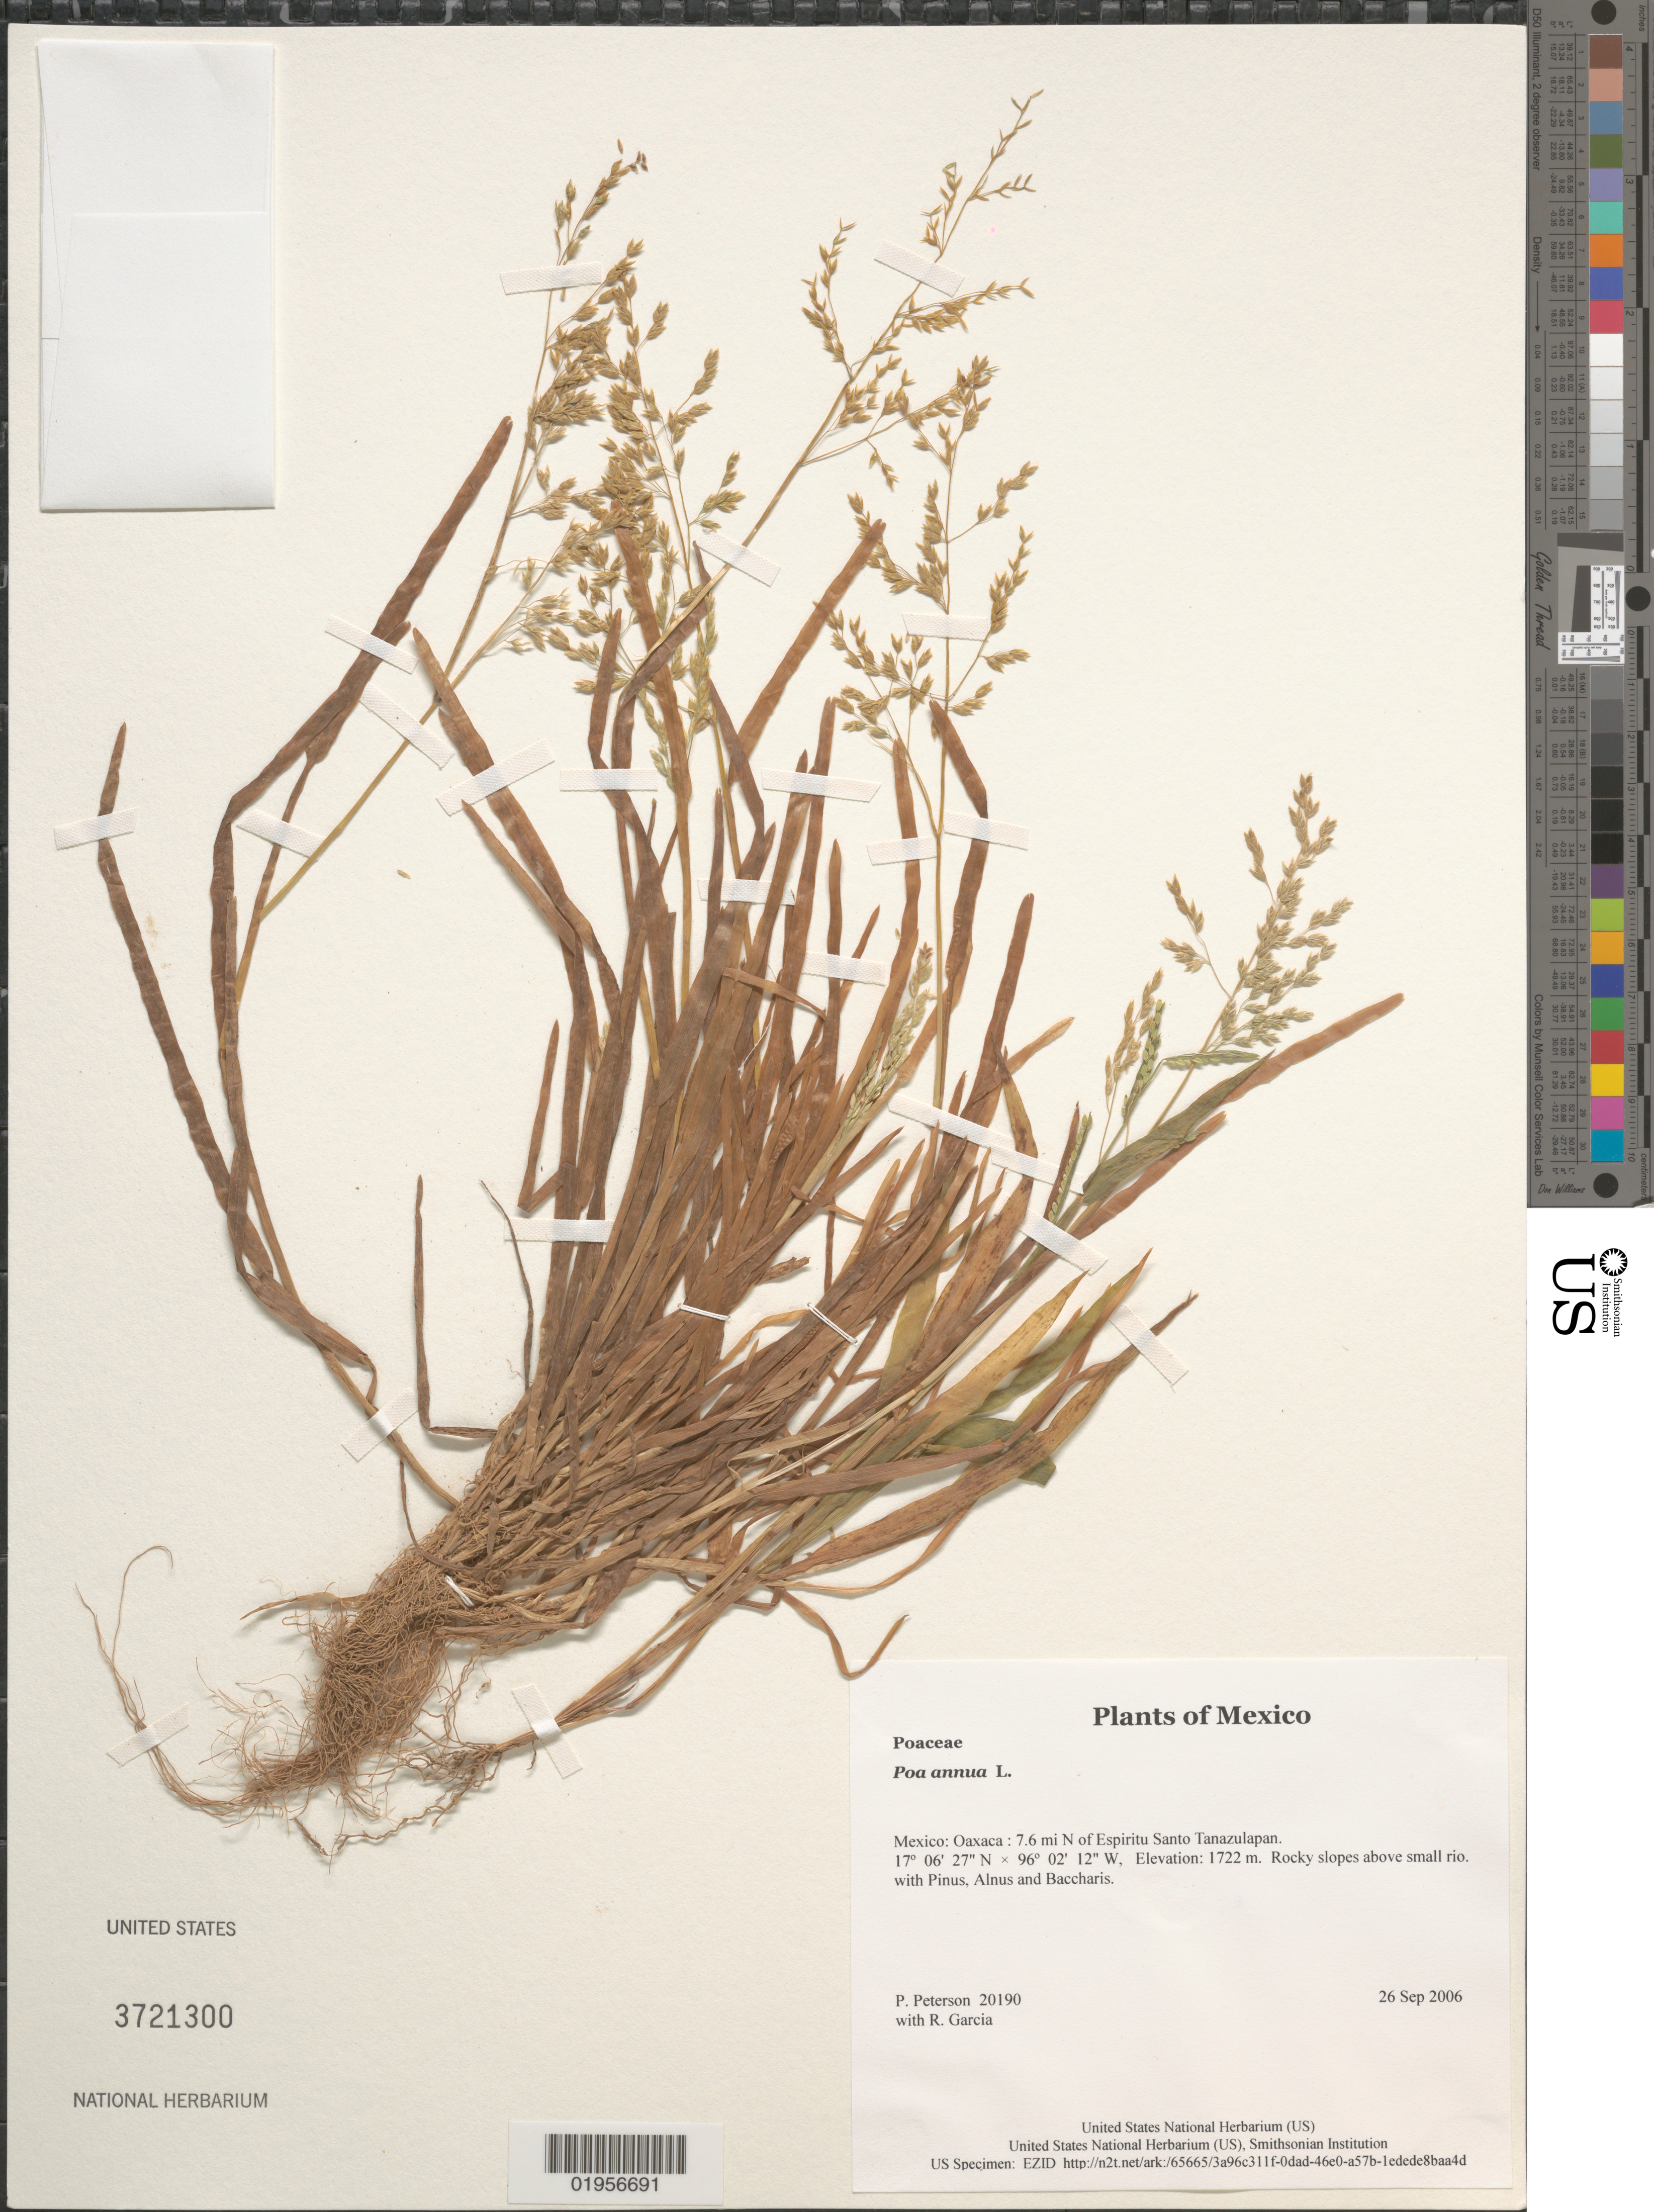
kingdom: Plantae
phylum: Tracheophyta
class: Liliopsida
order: Poales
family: Poaceae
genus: Poa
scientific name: Poa annua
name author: L.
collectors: P. M. Peterson & R. Garcia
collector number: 20190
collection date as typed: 26 Sep 2006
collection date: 2006-09-26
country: Mexico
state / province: Oaxaca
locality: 7.6 mi N of Espiritu Santo Tanazulapan.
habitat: Rocky slopes above small rio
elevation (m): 1722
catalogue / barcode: US 3721300